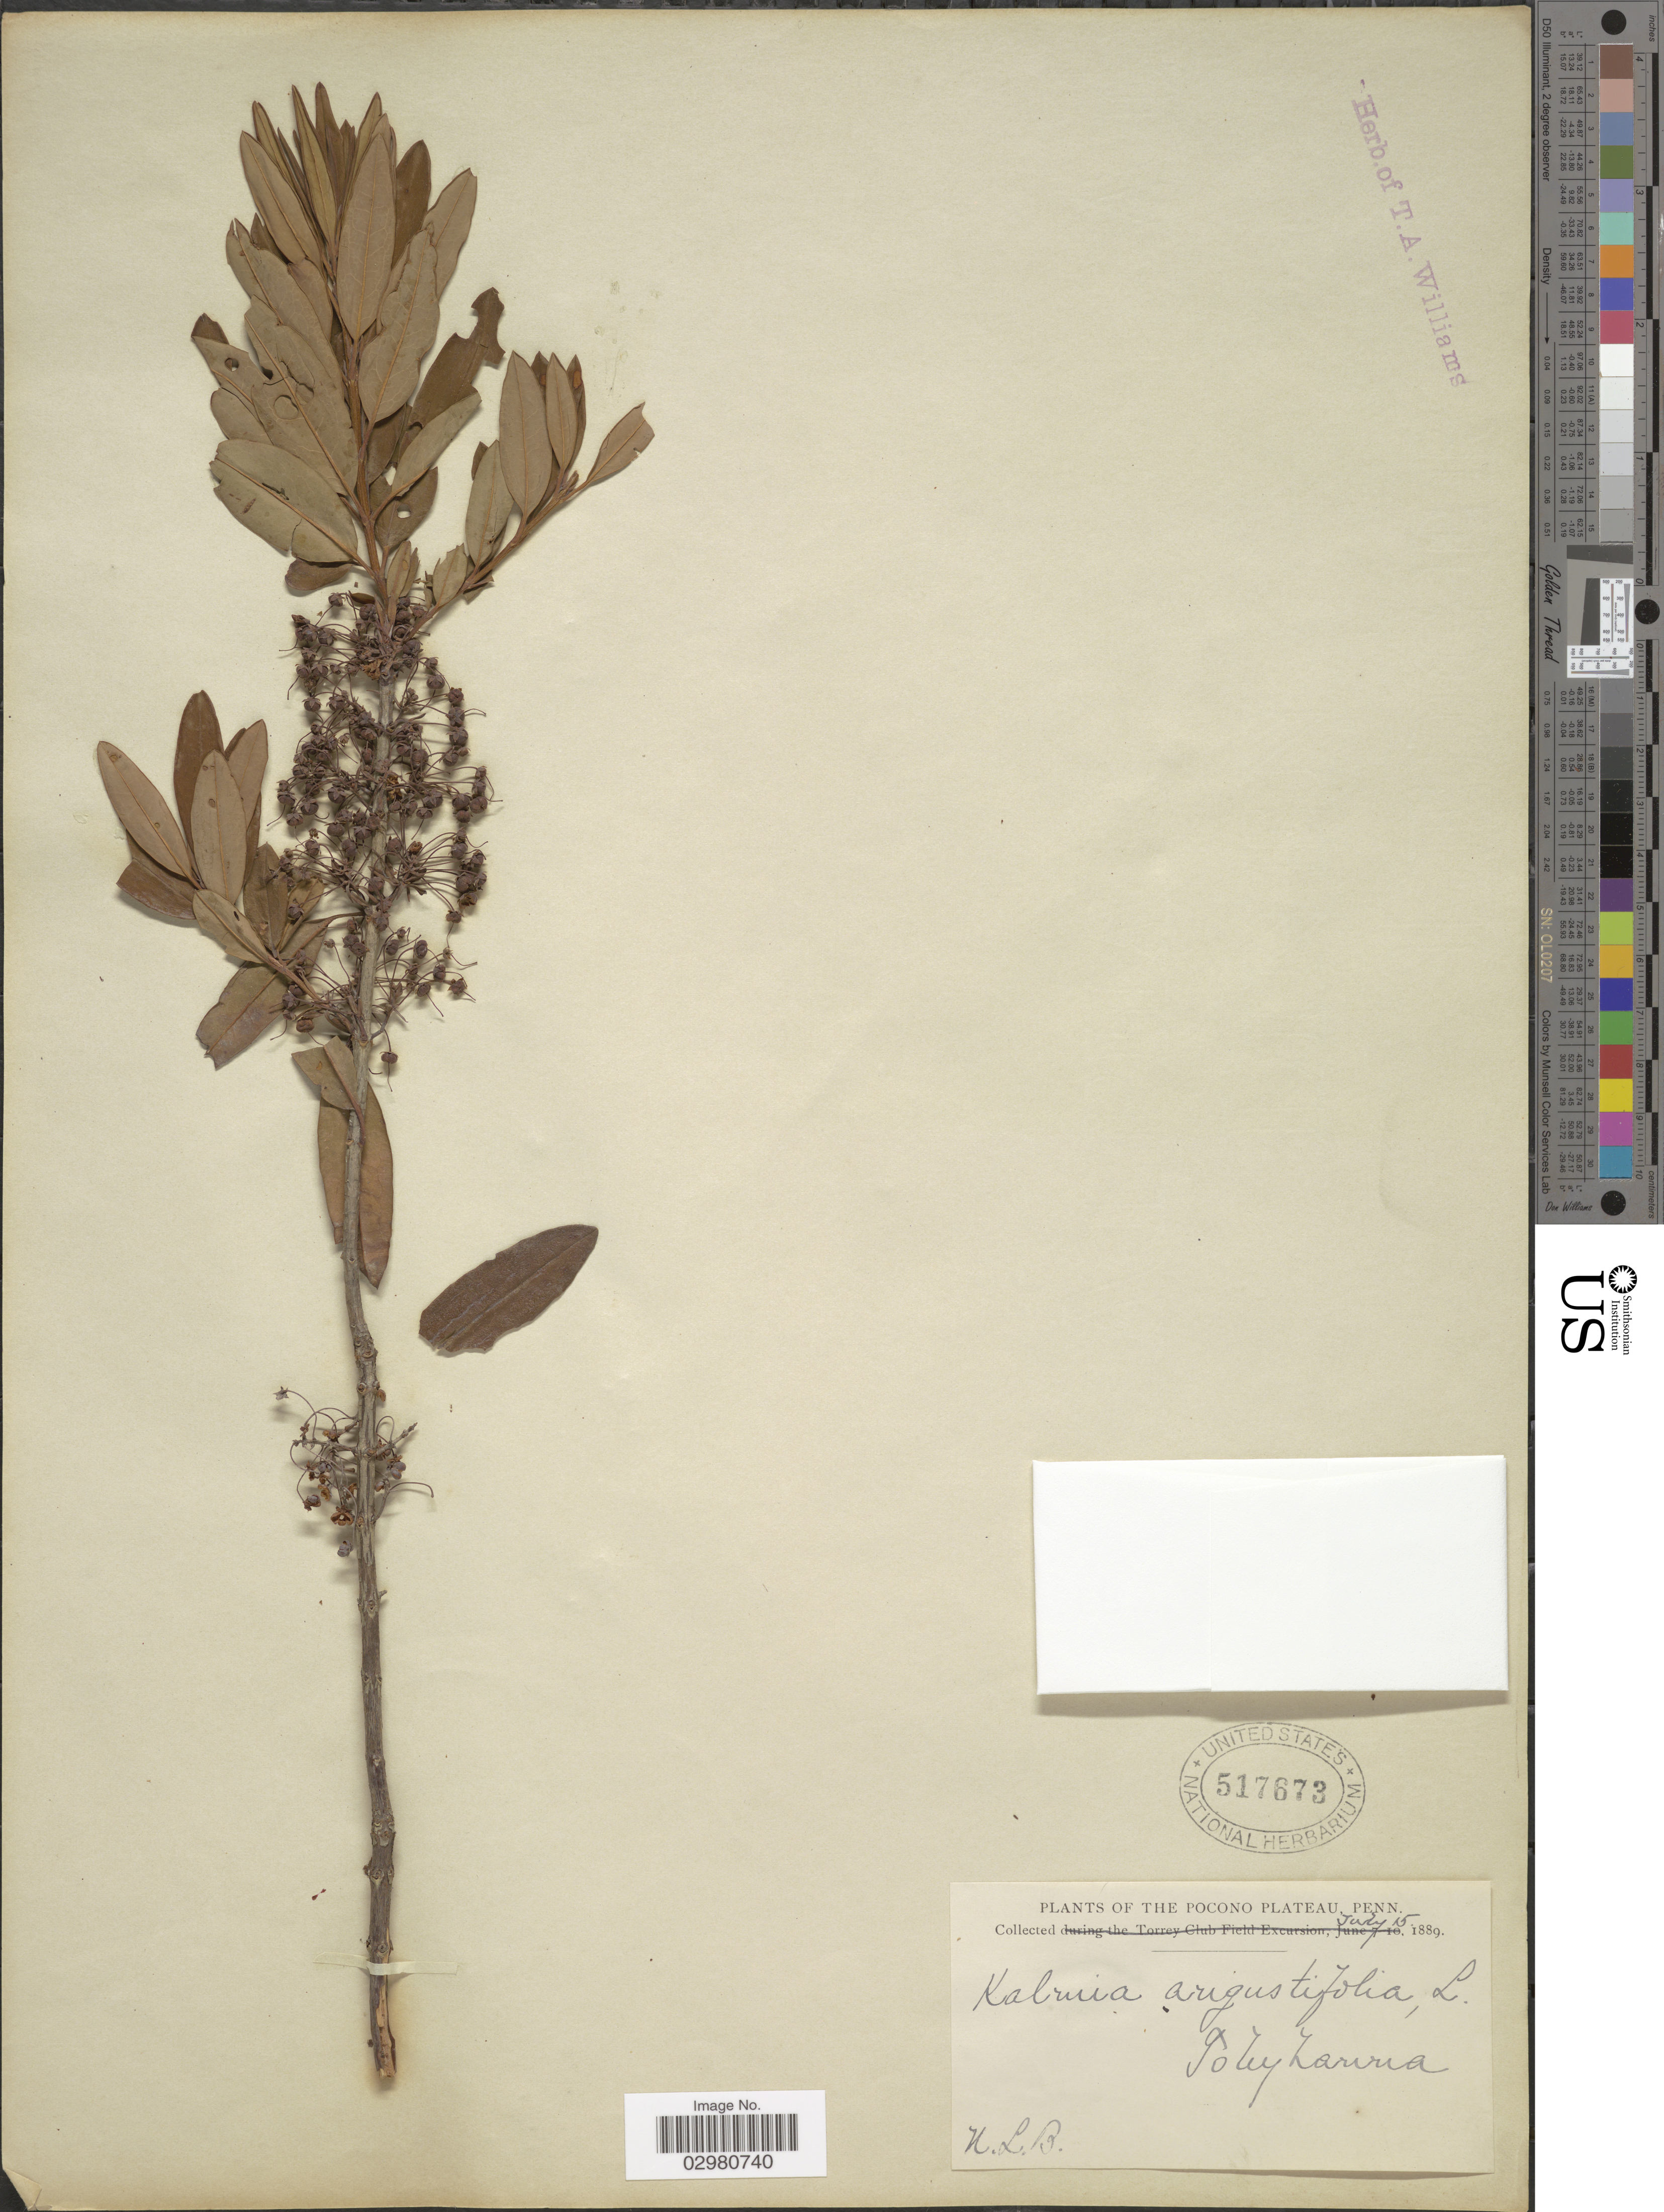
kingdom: Plantae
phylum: Tracheophyta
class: Magnoliopsida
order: Ericales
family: Ericaceae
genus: Kalmia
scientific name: Kalmia angustifolia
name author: L.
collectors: N. L. B.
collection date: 1889-07-15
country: United States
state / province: Pennsylvania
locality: Pocono Plateau, Penn.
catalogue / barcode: US 517673